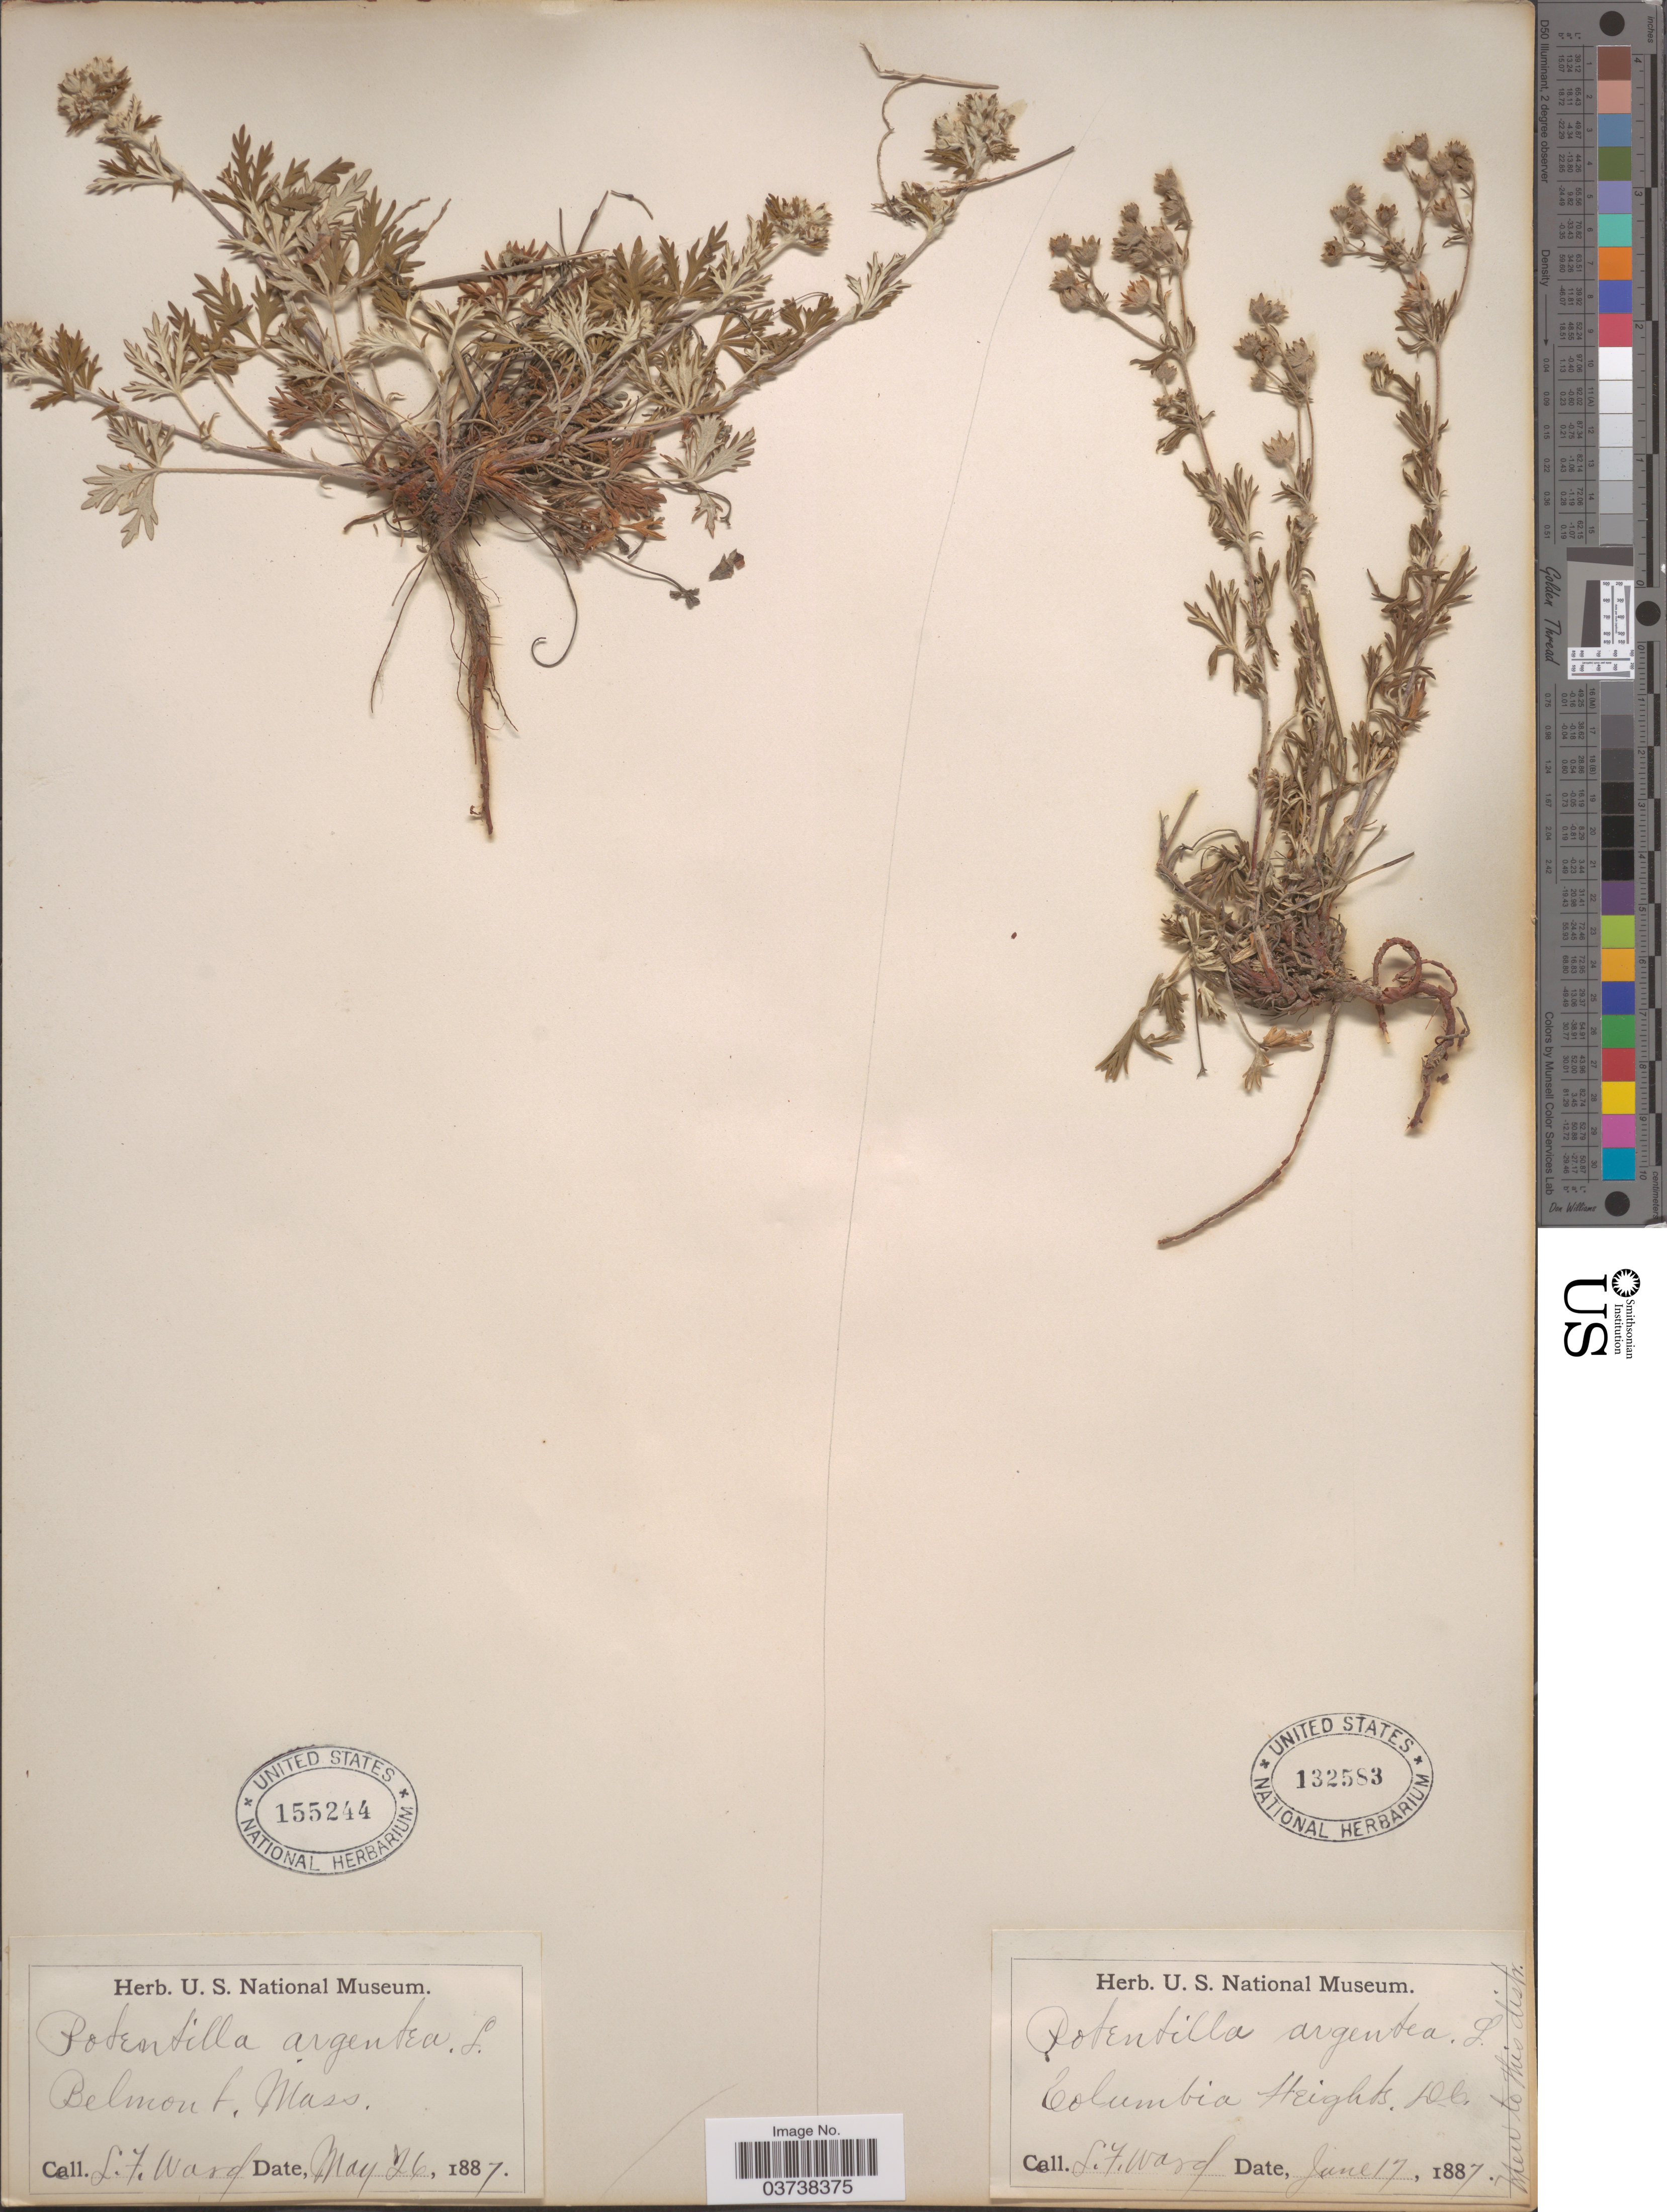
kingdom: Plantae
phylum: Tracheophyta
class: Magnoliopsida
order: Rosales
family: Rosaceae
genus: Potentilla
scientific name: Potentilla argentea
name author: L.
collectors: L. Ward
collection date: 1887-06-17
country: United States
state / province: District of Columbia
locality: Columbia Heights.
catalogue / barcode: US 132583-2